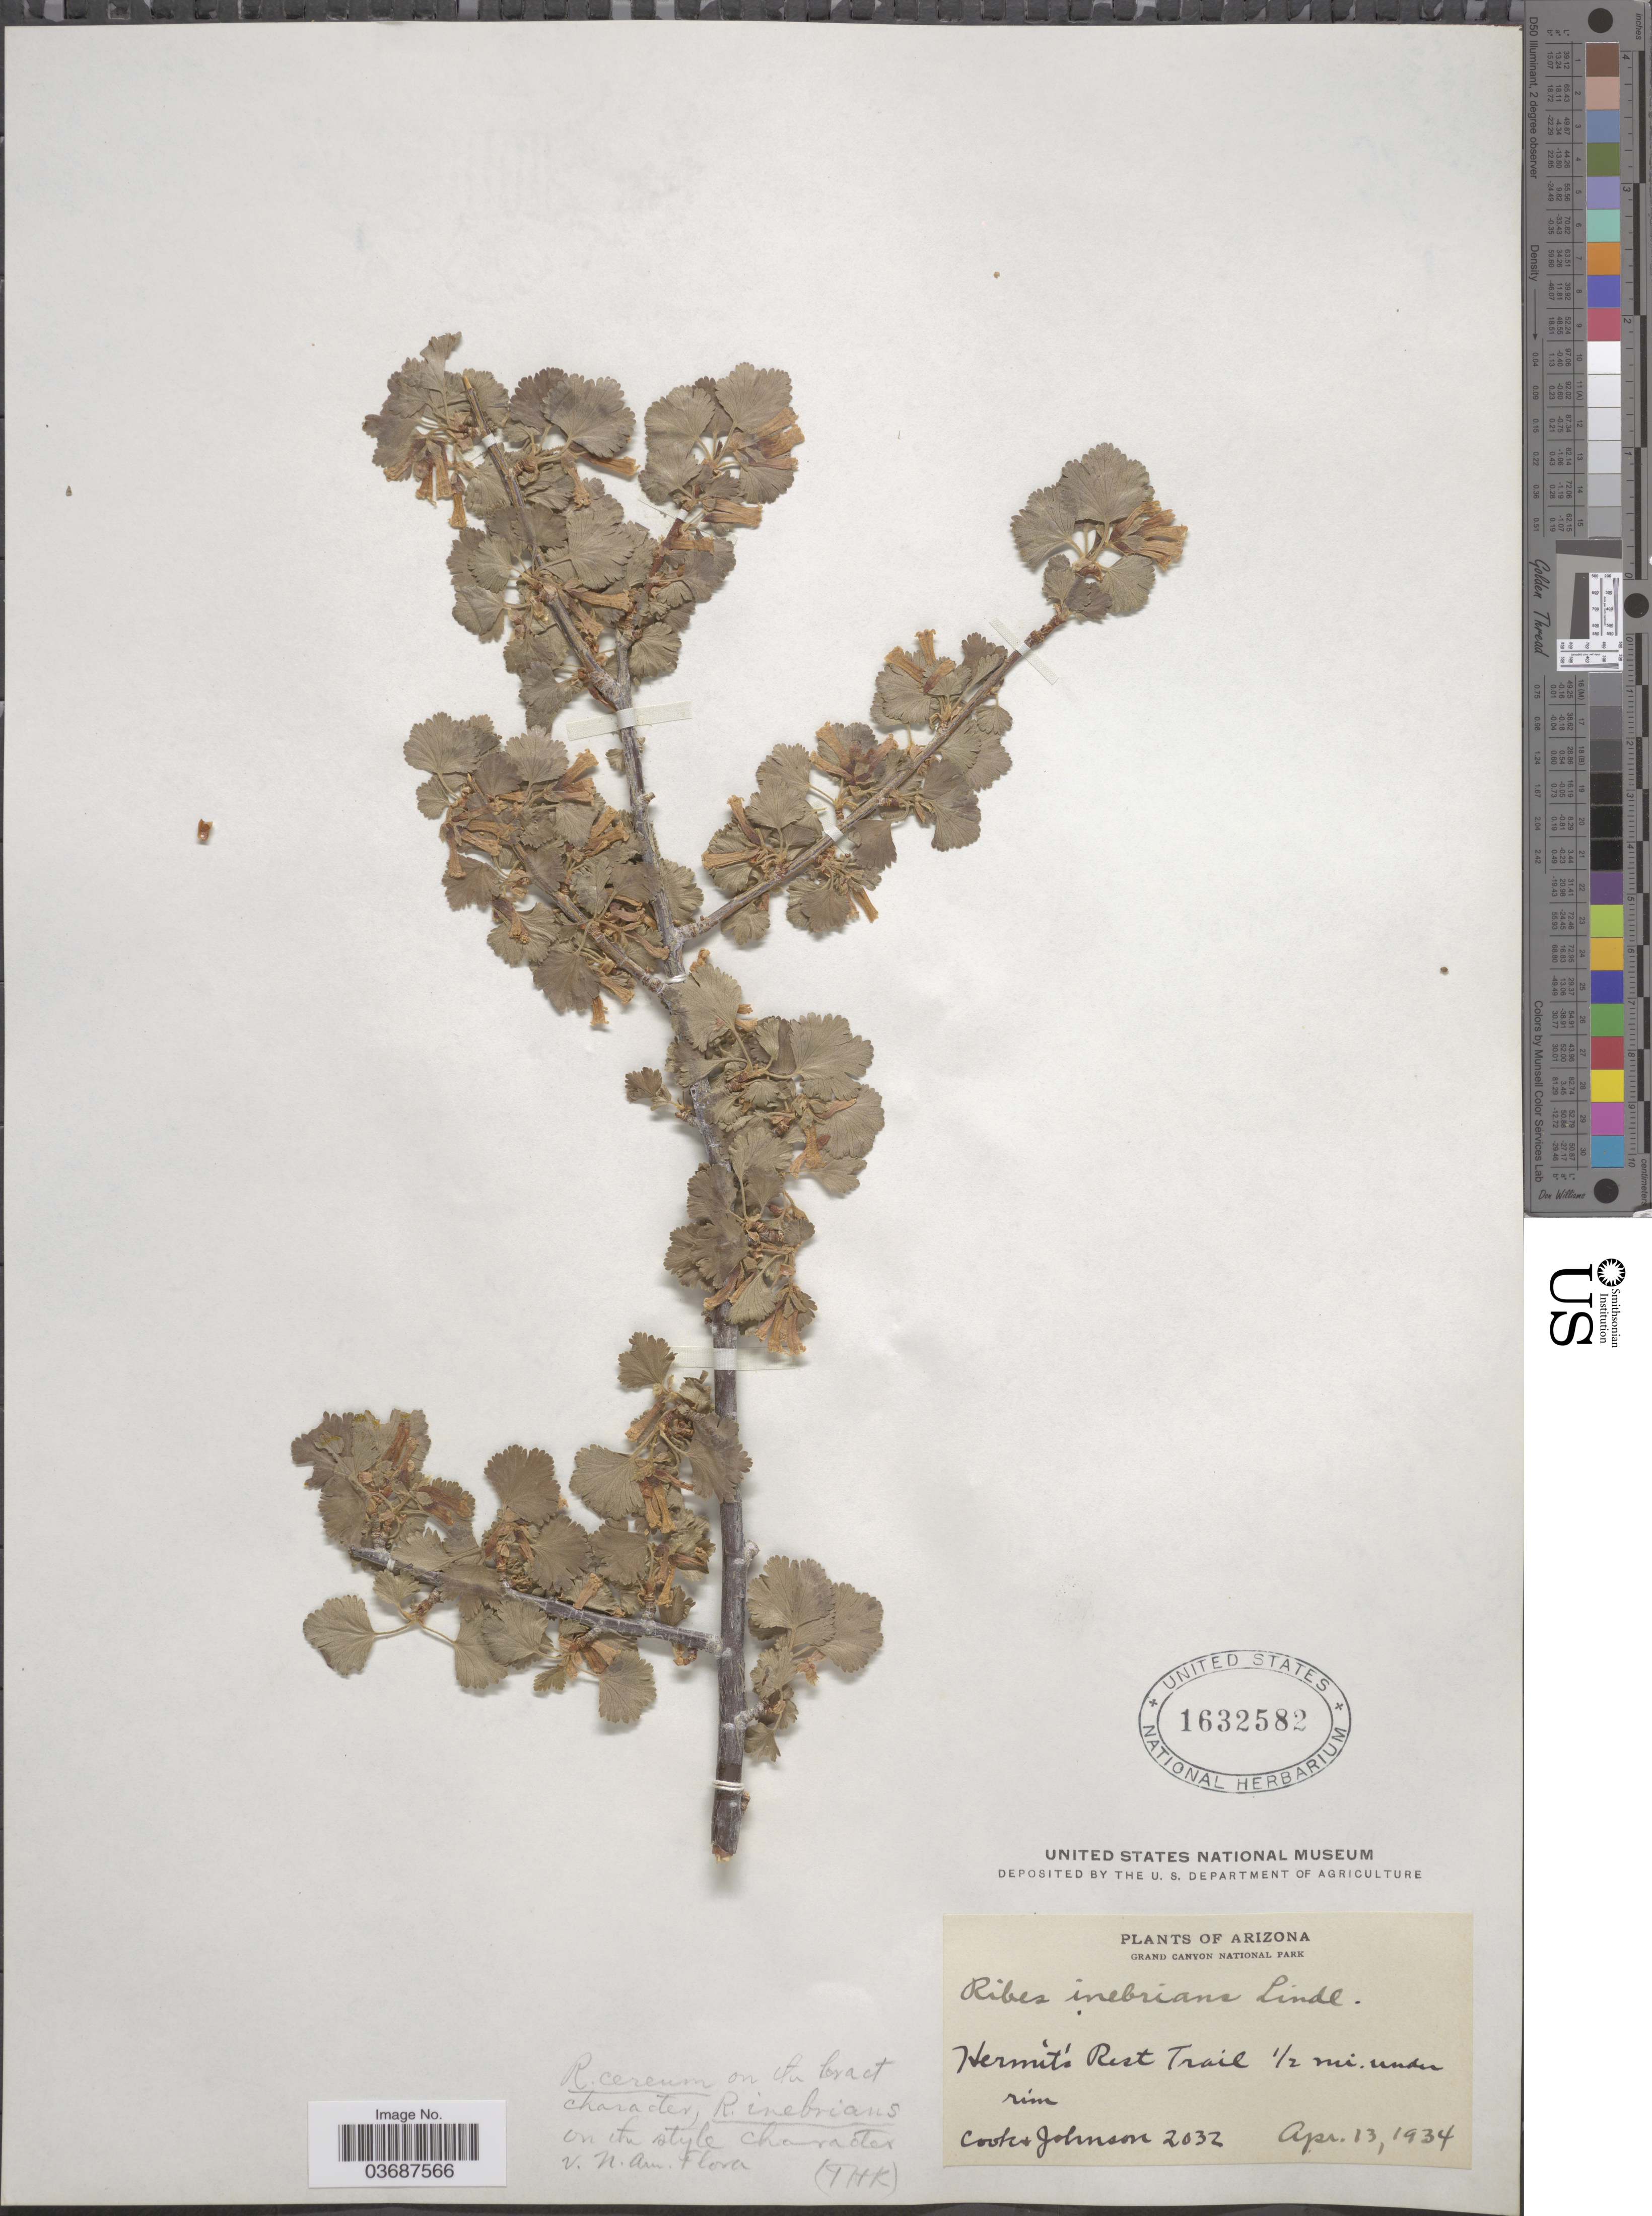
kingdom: Plantae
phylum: Tracheophyta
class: Magnoliopsida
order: Saxifragales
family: Grossulariaceae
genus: Ribes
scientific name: Ribes inebrians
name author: Lindl.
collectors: Cook, -- & -- Johnson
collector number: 2032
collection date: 1934-04-13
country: United States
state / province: Arizona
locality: Grand Canyon National Park. Hermit's Rest Trail ½ mi. under rim.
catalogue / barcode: US 1632582